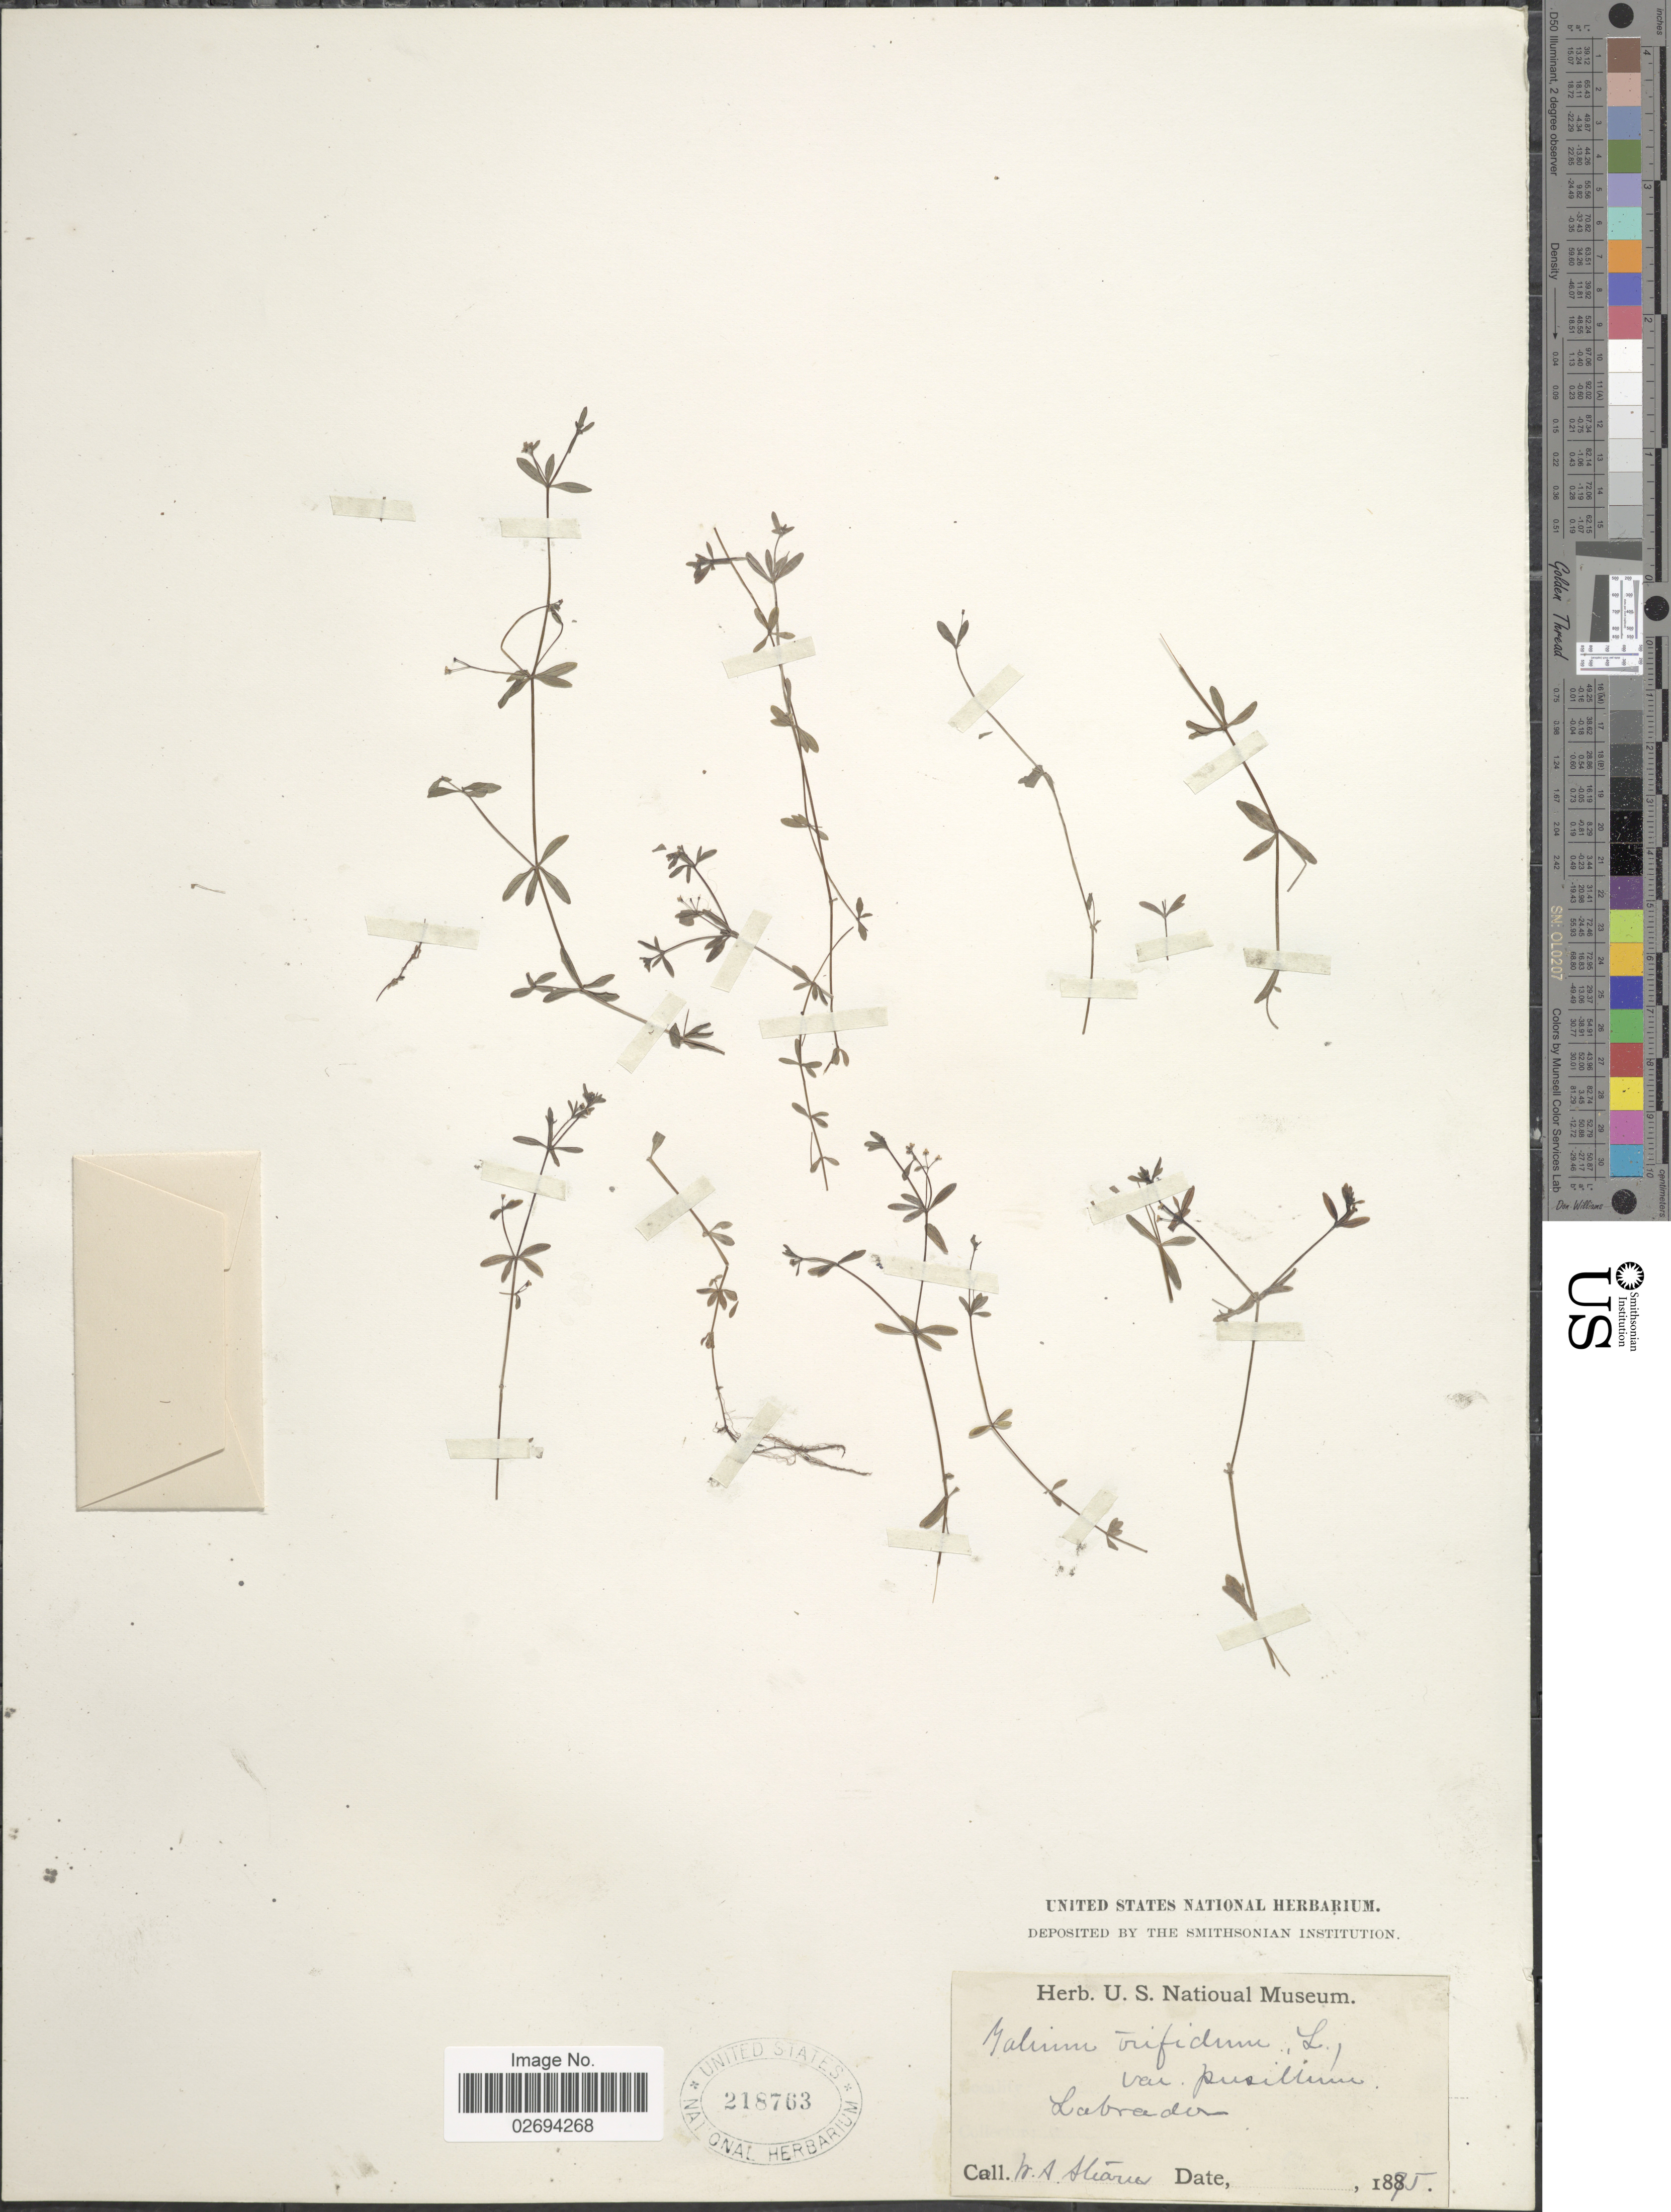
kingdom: Plantae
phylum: Tracheophyta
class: Magnoliopsida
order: Gentianales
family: Rubiaceae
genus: Galium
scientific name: Galium trifidum var. pusillum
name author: A. Gray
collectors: W. Stearns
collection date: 1875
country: Canada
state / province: Newfoundland and Labrador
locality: Labrador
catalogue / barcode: US 218763